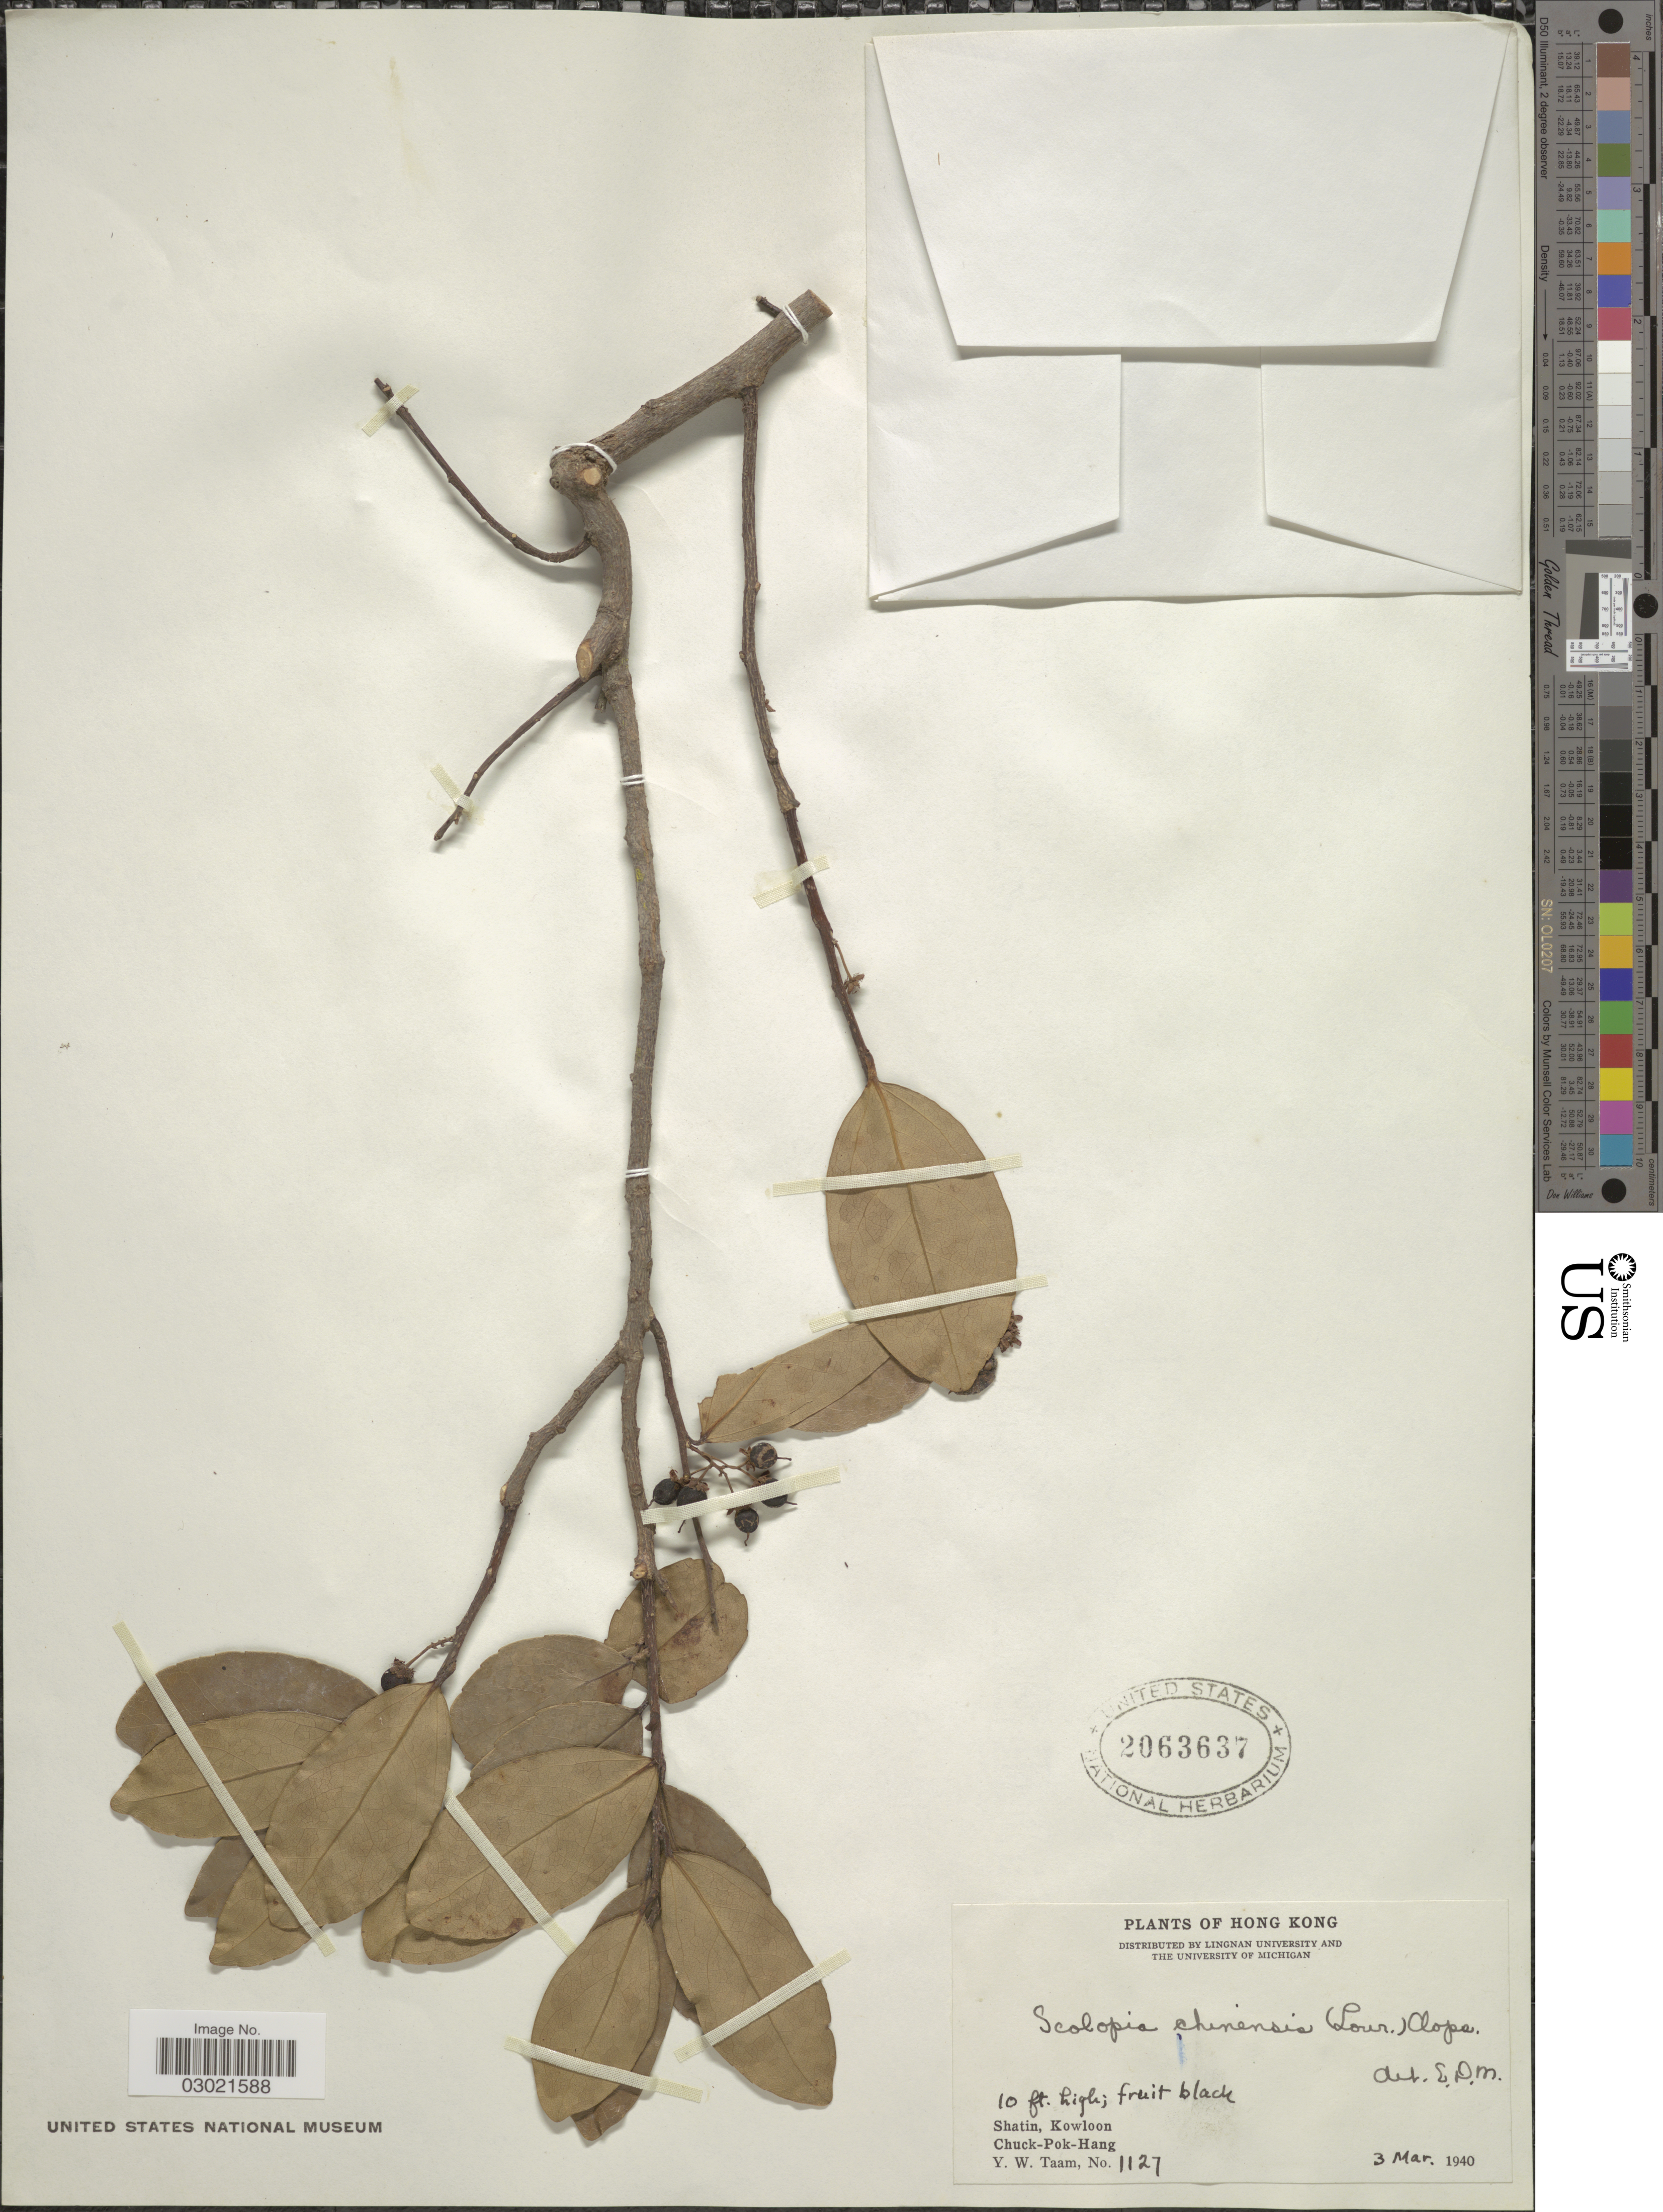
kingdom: Plantae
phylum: Tracheophyta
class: Magnoliopsida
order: Malpighiales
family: Salicaceae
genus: Scolopia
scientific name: Scolopia chinensis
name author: (Lour.) Clos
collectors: Y. W. Taam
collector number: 1127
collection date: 1940-03-03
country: China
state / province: Hong Kong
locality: Shatin, Kowloon. Chunk-Pok-Hang.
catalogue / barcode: US 2063637